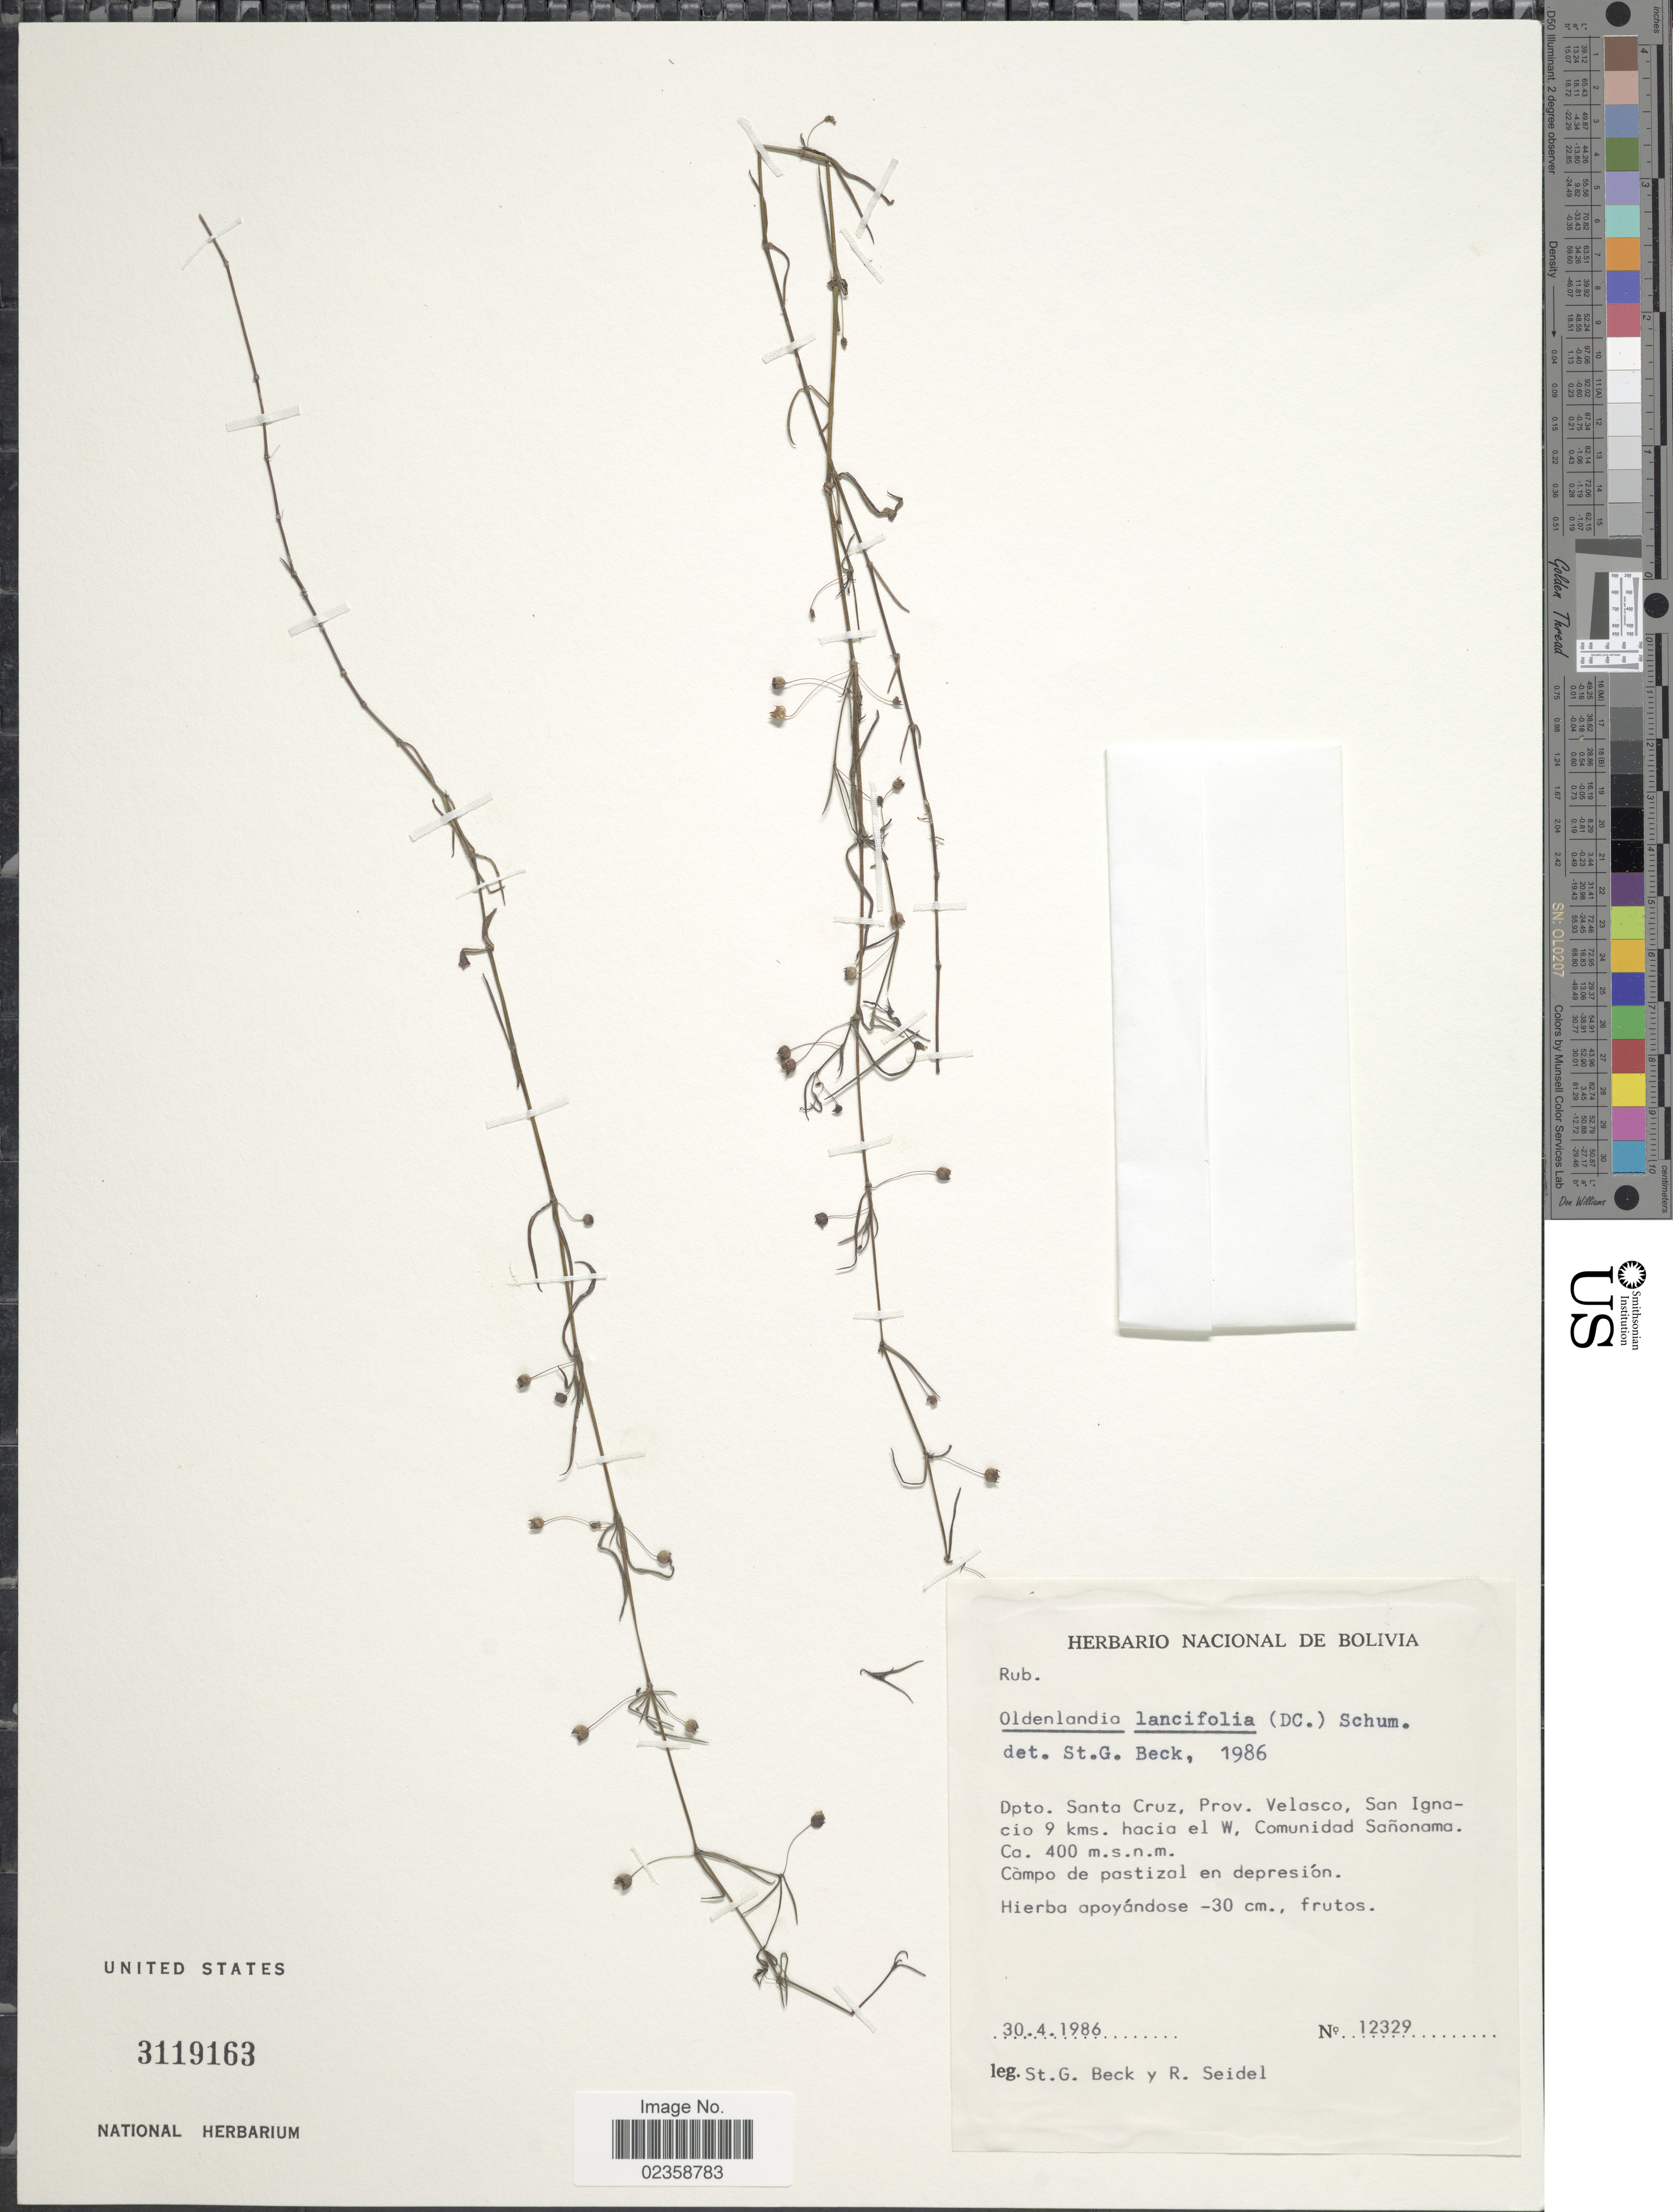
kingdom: Plantae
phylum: Tracheophyta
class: Magnoliopsida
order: Gentianales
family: Rubiaceae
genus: Oldenlandia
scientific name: Oldenlandia lancifolia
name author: (Schumach.) DC.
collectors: S. G. Beck & R. Seidel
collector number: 12329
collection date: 1986-04-30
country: Bolivia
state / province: Santa Cruz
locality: Prov. Velasco, San Ignacio 9 kms. hacia el W, Comunidad Sanonama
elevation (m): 400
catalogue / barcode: US 3119163